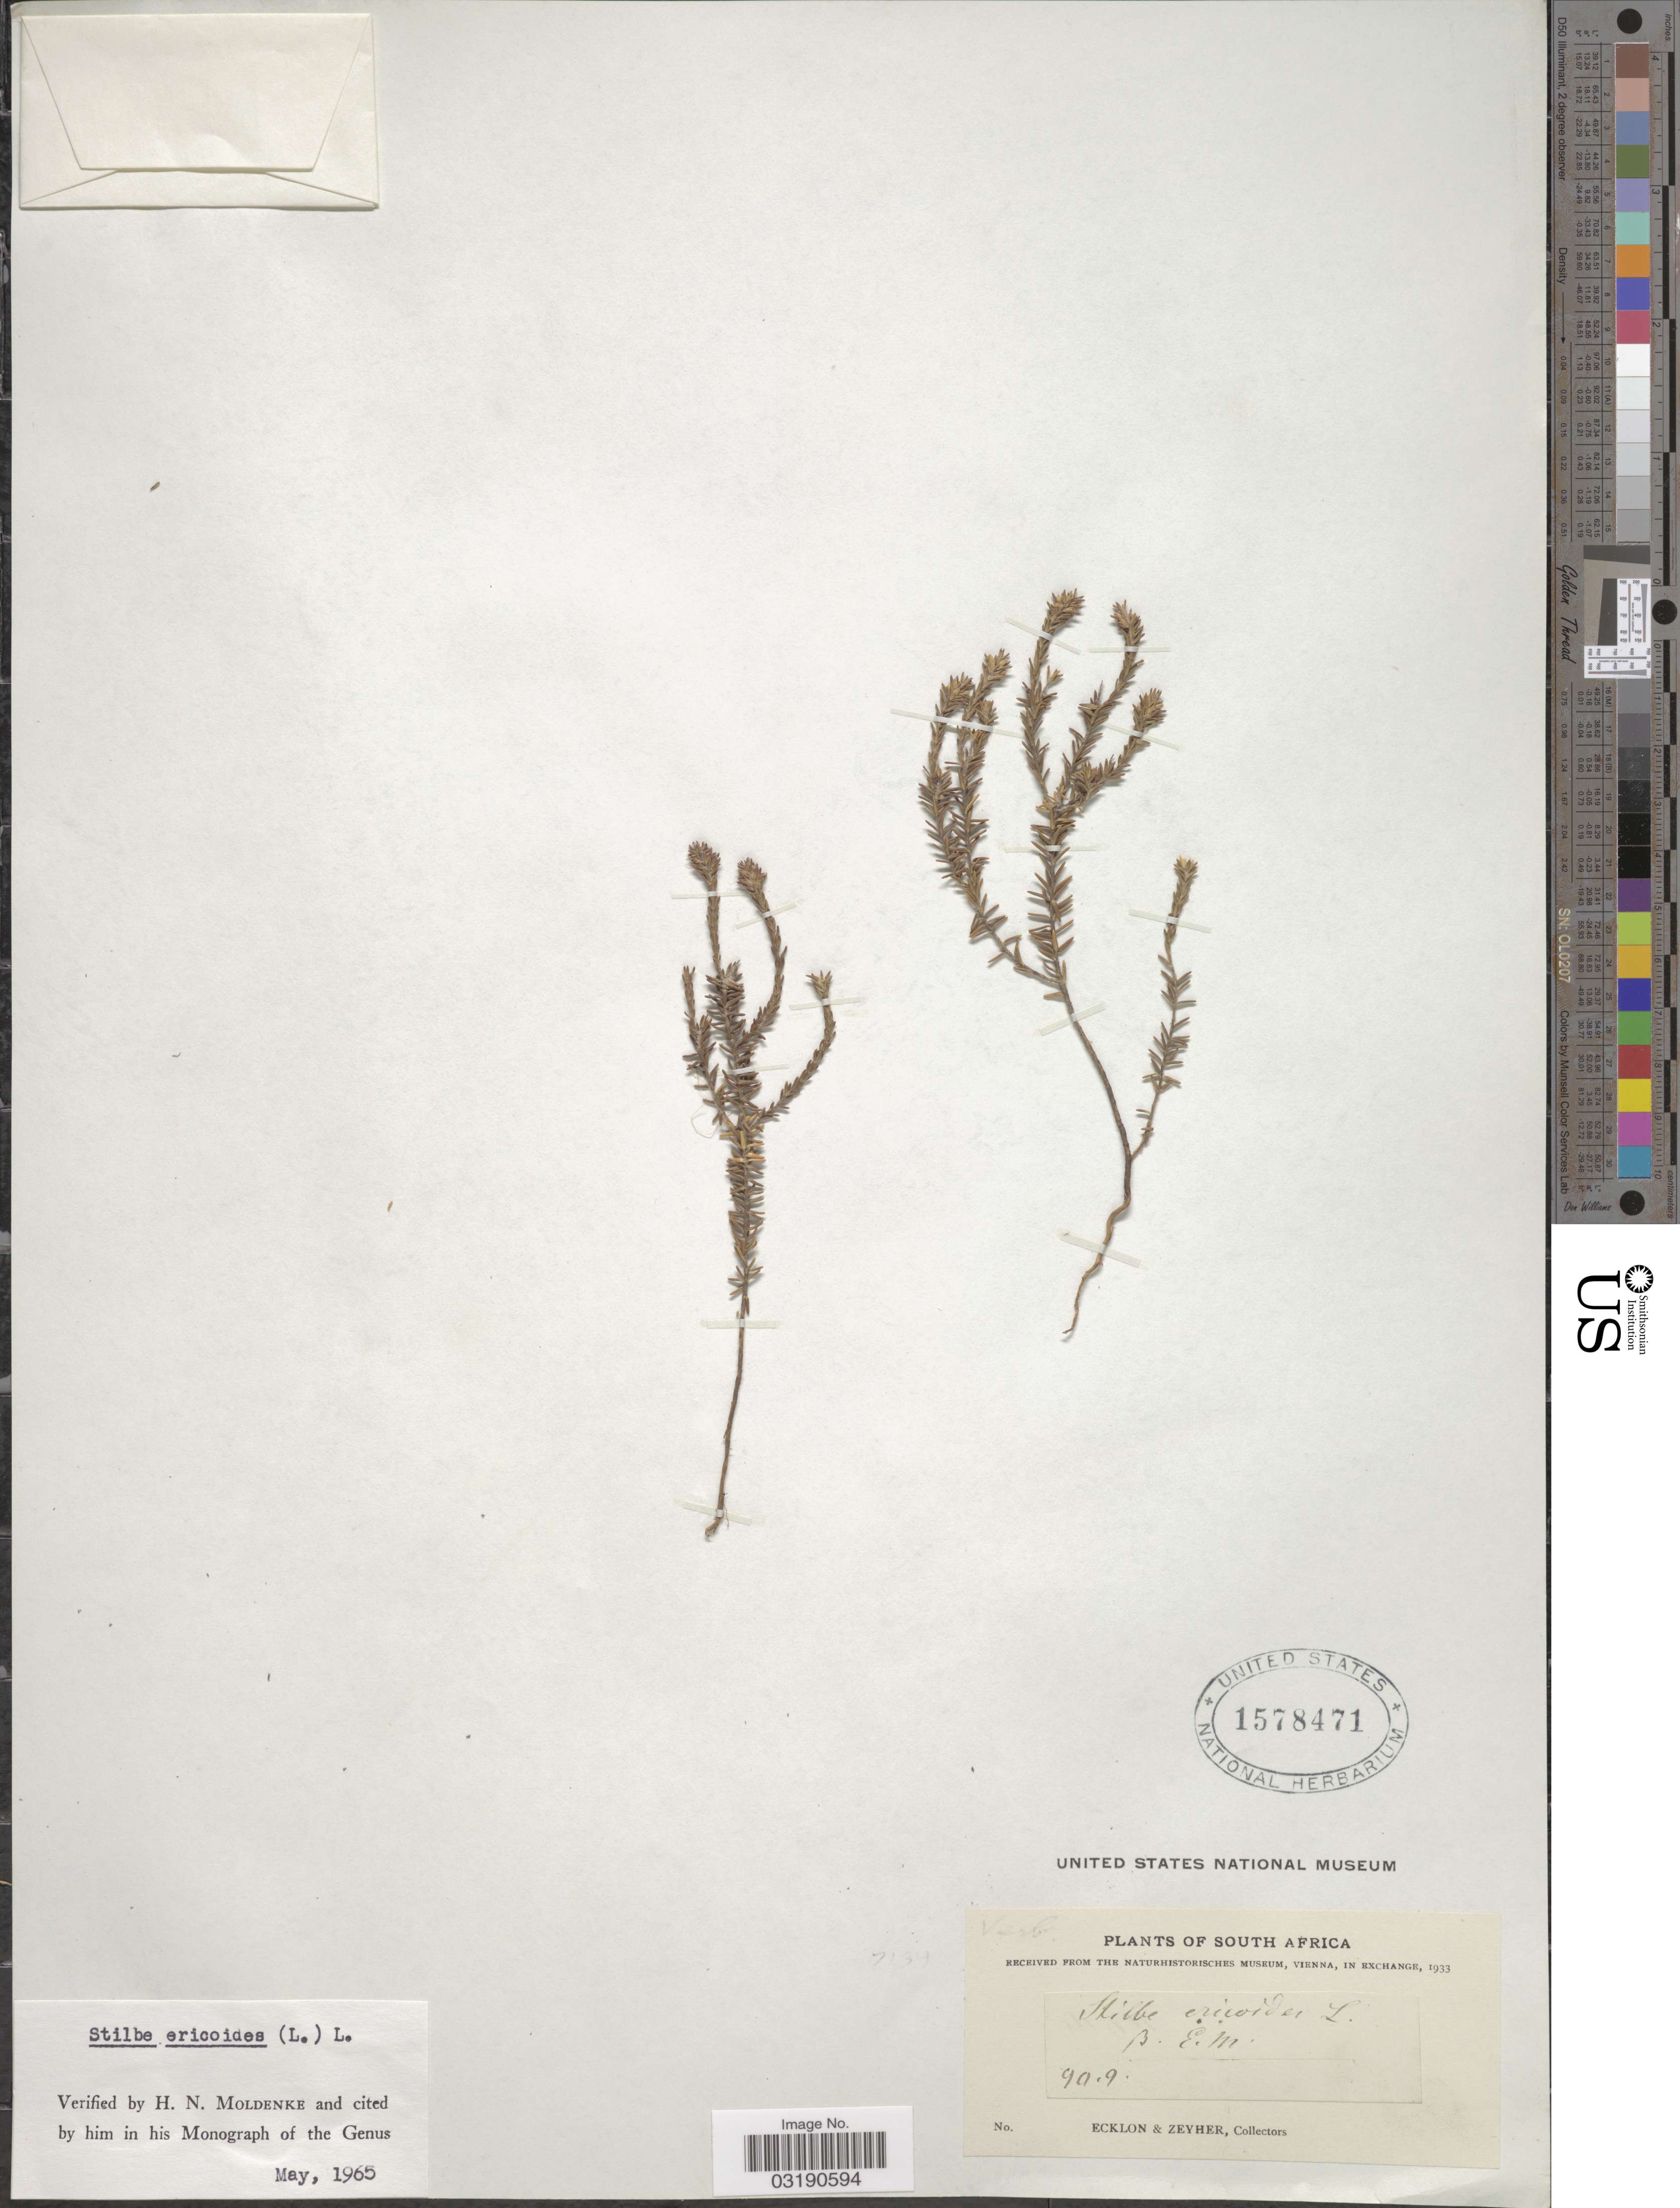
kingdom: Plantae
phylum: Tracheophyta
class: Magnoliopsida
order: Lamiales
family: Stilbaceae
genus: Stilbe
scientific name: Stilbe ericoides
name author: L.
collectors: -. Ecklon & -. Zeyher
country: South Africa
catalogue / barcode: US 1578471